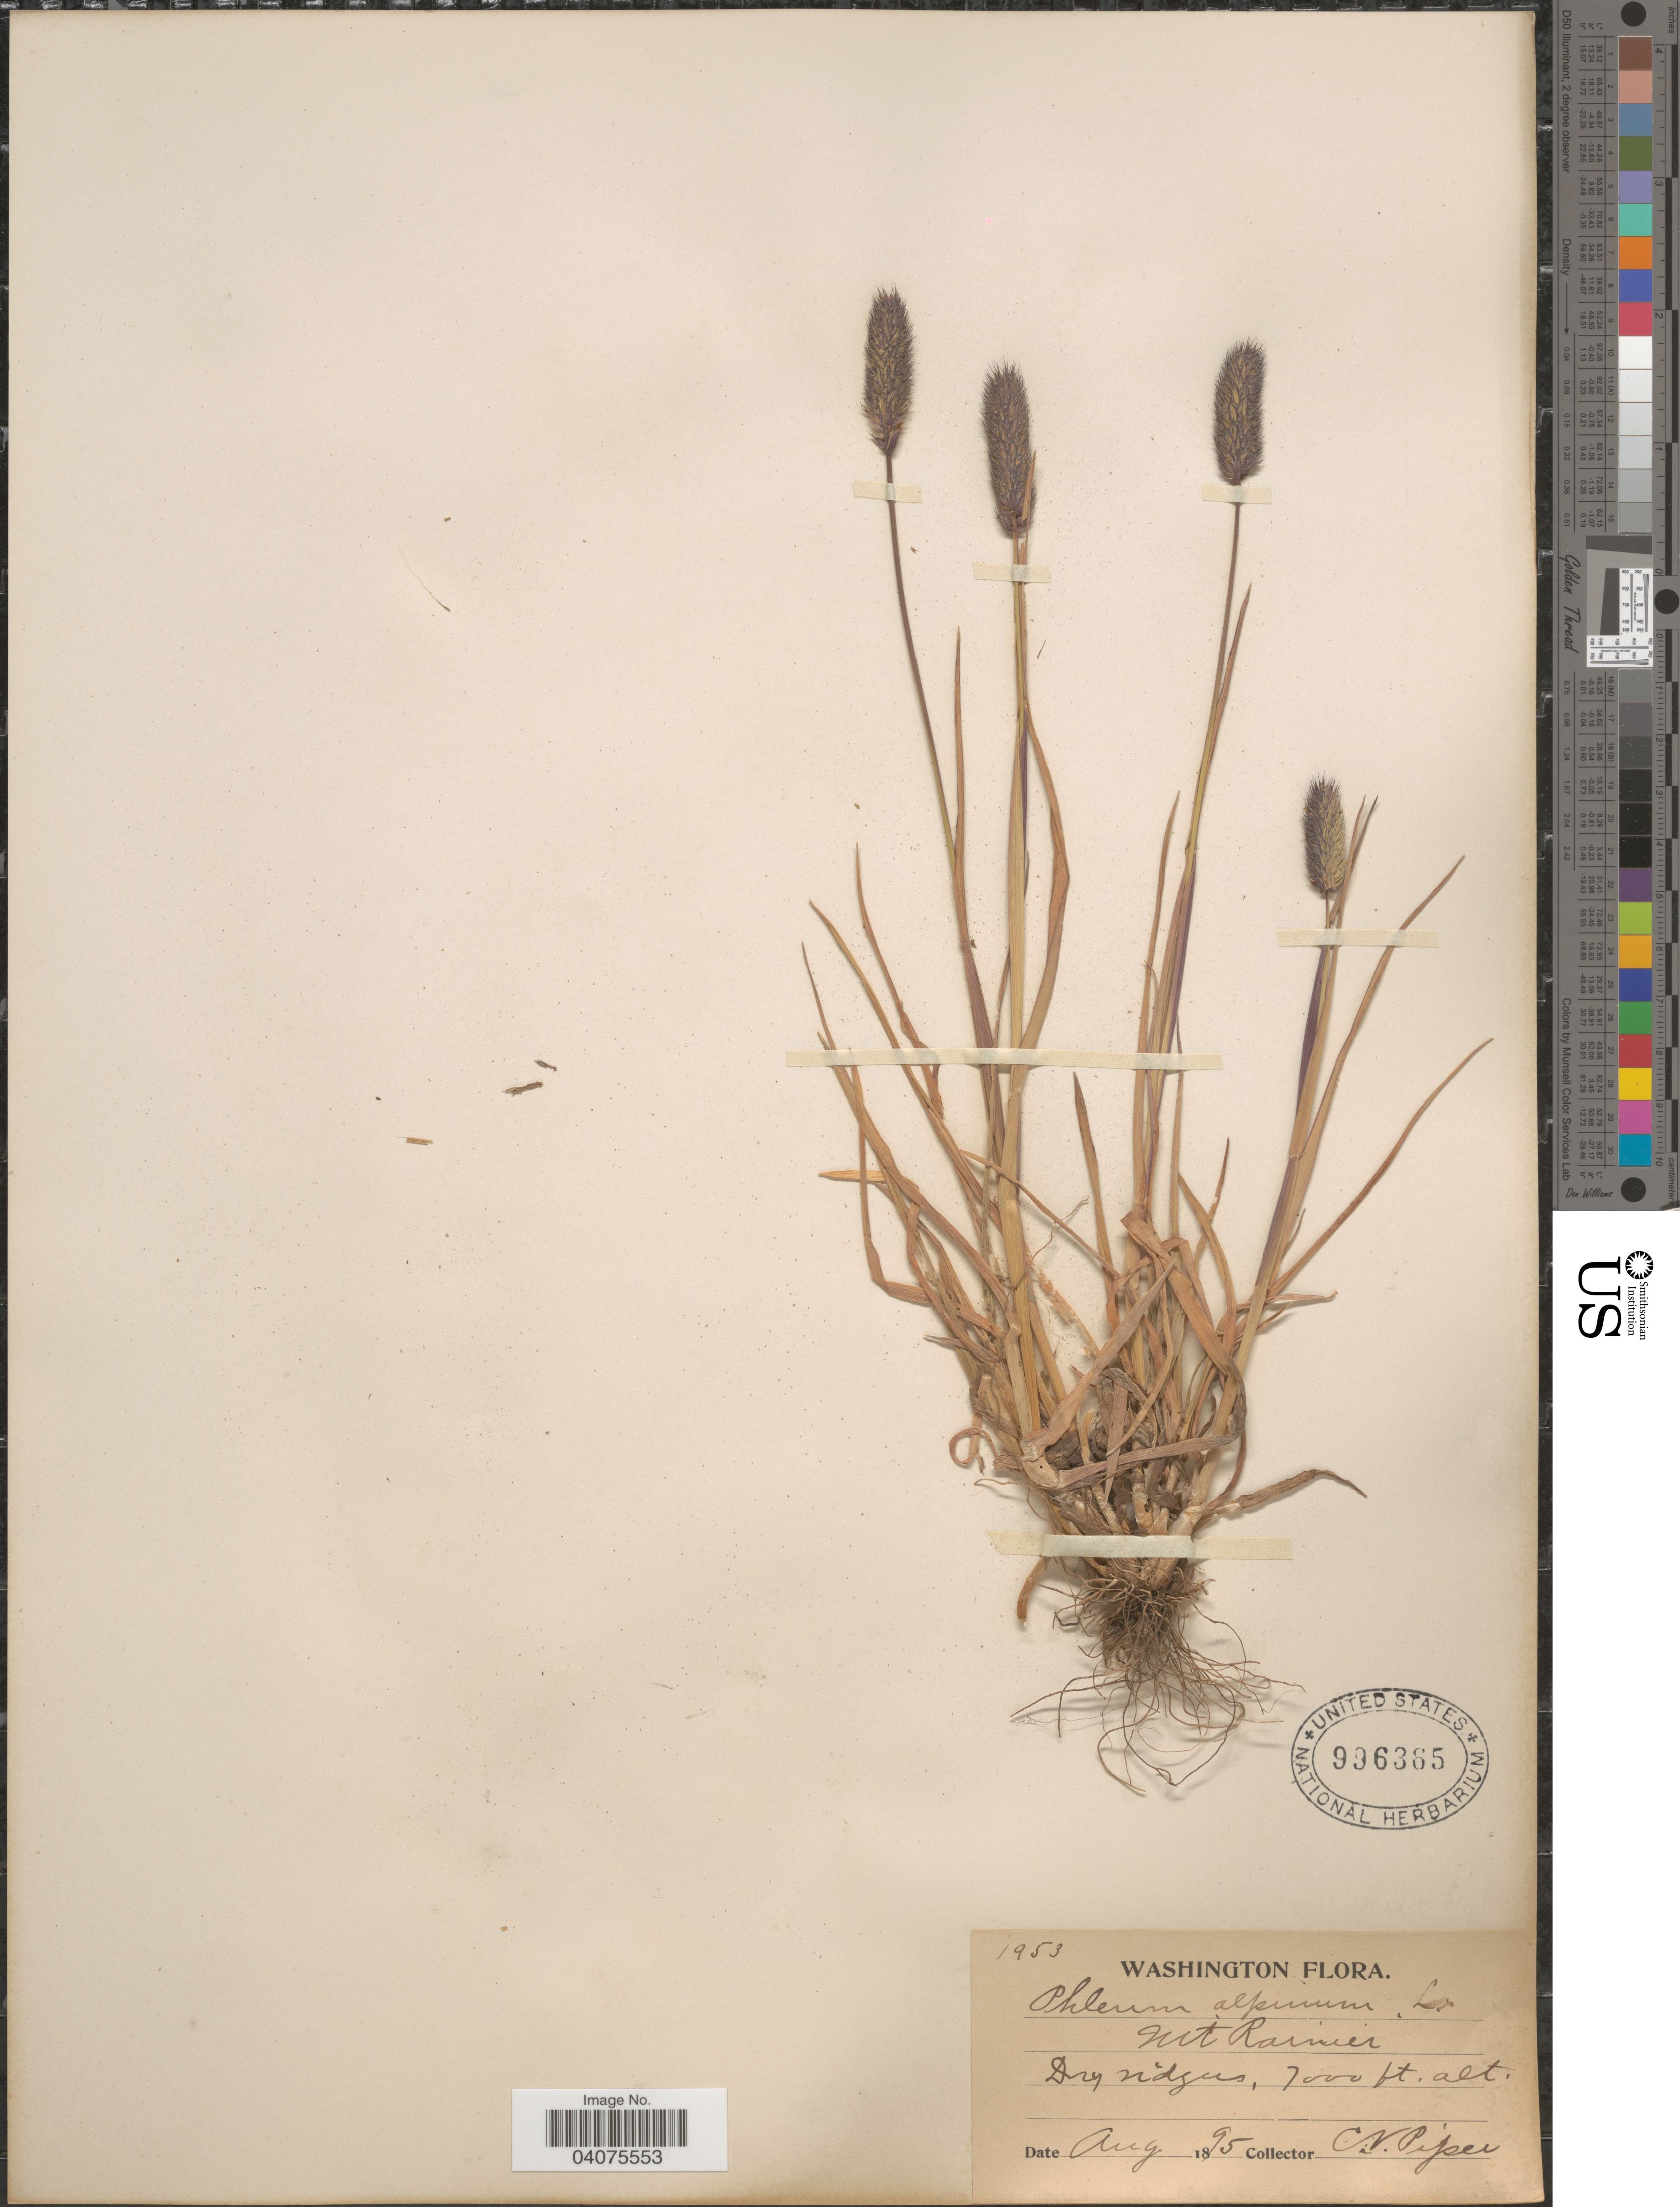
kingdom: Plantae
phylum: Tracheophyta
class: Liliopsida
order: Poales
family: Poaceae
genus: Phleum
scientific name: Phleum alpinum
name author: L.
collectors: C. V. Piper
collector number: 1953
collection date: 1895-08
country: United States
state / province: Washington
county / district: Pierce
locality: Mt Rainier.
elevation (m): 2134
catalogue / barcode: US 996365